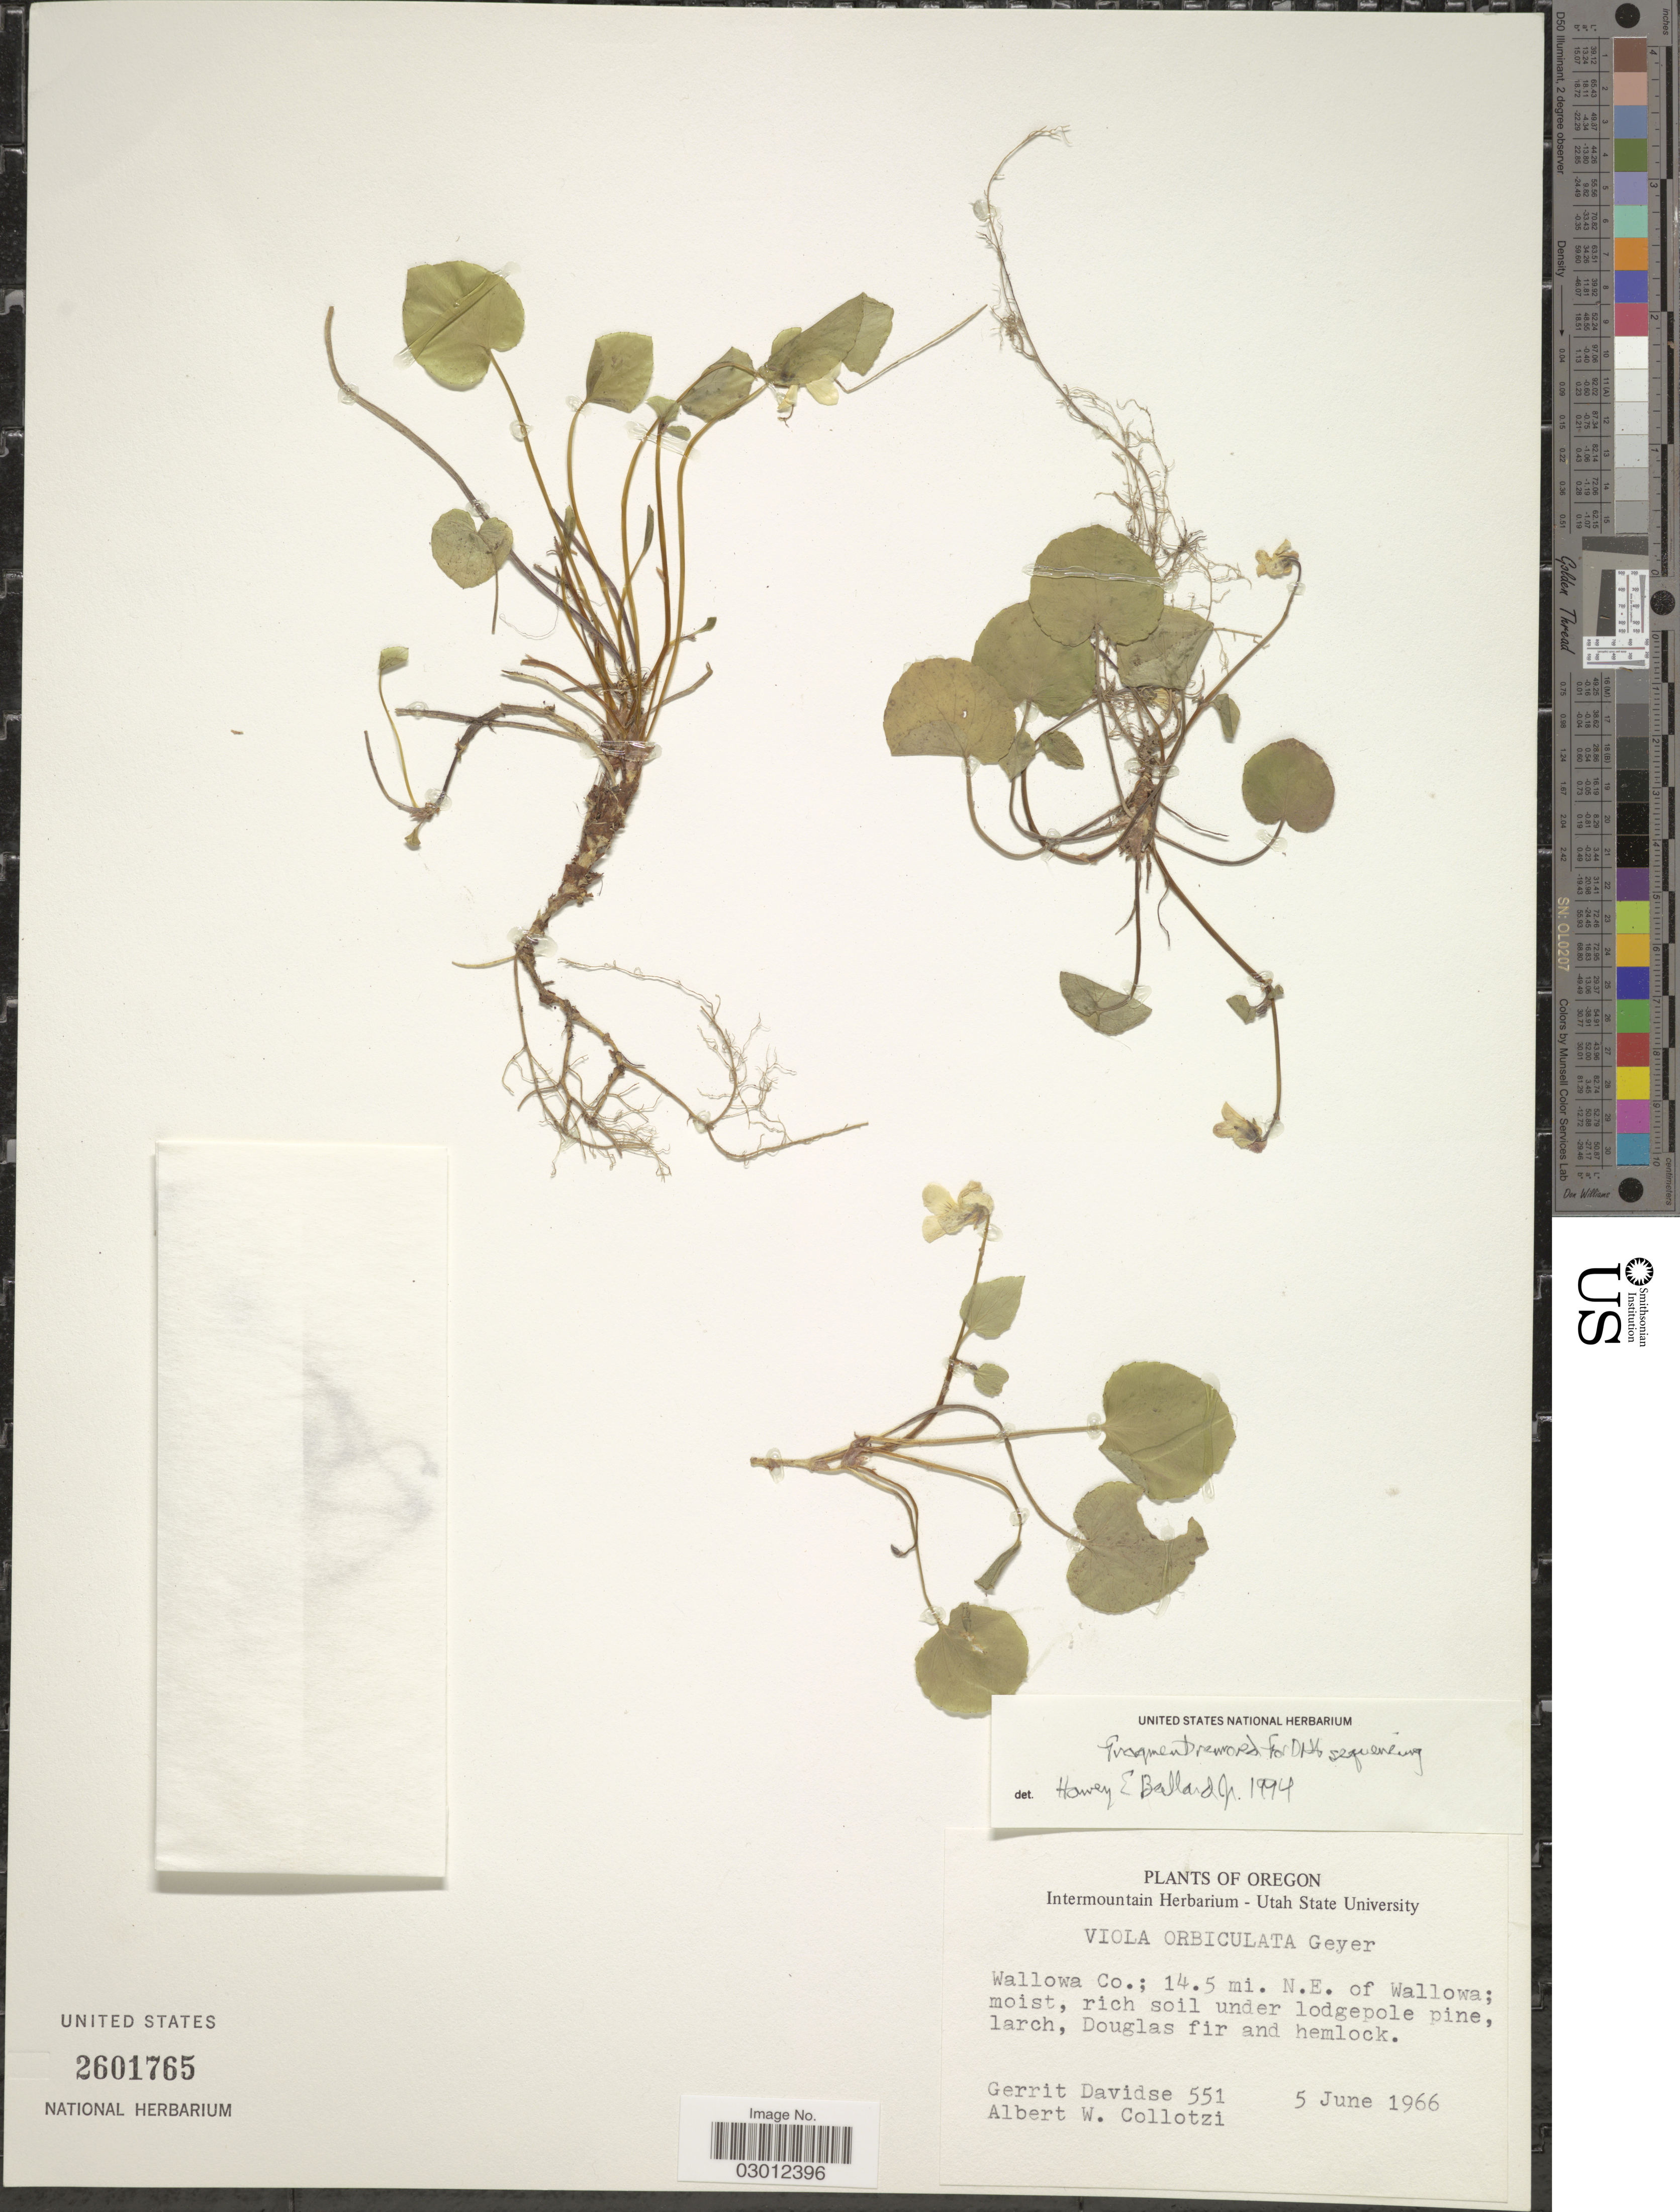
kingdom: Plantae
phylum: Tracheophyta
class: Magnoliopsida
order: Malpighiales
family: Violaceae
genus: Viola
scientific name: Viola orbiculata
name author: Geyer ex Hook.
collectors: G. Davidse & A. W. Collotzi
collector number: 551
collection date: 1966-06-05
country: United States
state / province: Oregon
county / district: Wallowa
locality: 14.5 mi. N.E. of Wallowa; Douglas fir and hemlock.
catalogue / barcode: US 2601765